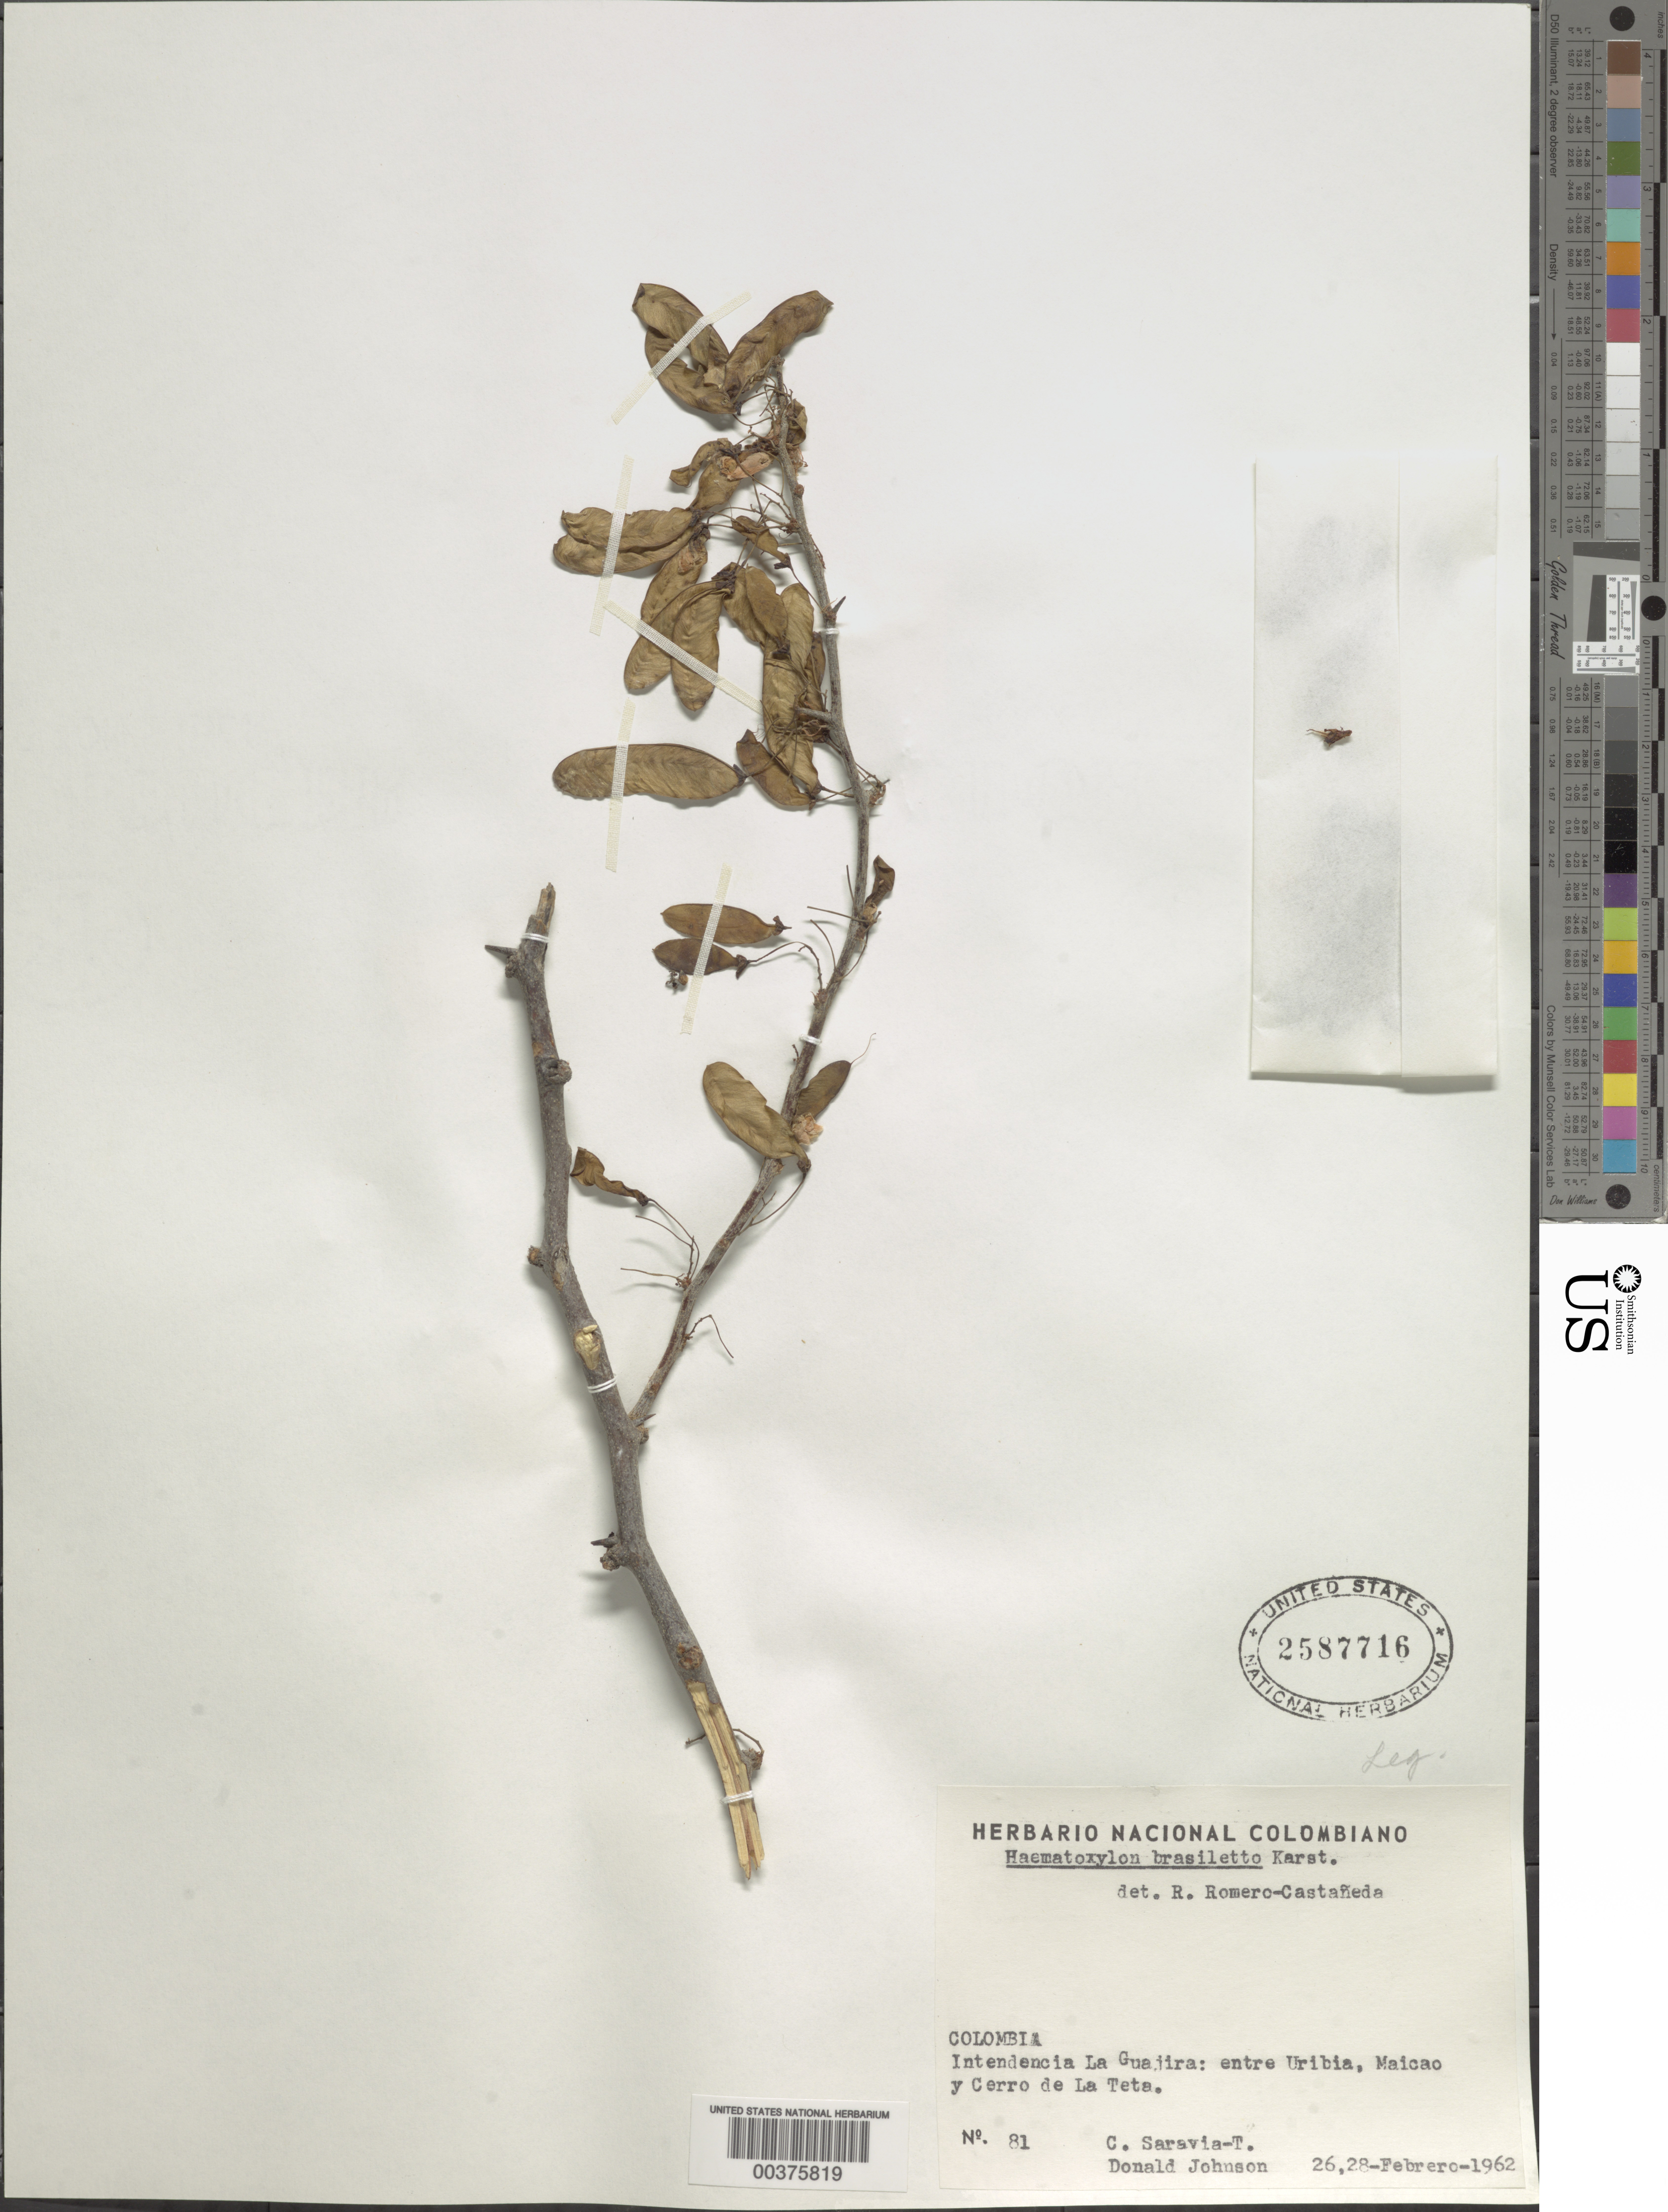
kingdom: Plantae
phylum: Tracheophyta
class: Magnoliopsida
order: Fabales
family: Fabaceae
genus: Haematoxylum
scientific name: Haematoxylum brasiletto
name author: H. Karst.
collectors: C. Saravia T. & D. Johnson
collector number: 81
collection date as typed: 26 Feb 1962 and 28 Feb 1962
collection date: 1962-02-26,1962-02-28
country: Colombia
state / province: La Guajira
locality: Entre Uribia, Maicao y Cerro de la Teta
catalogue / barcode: US 2587716